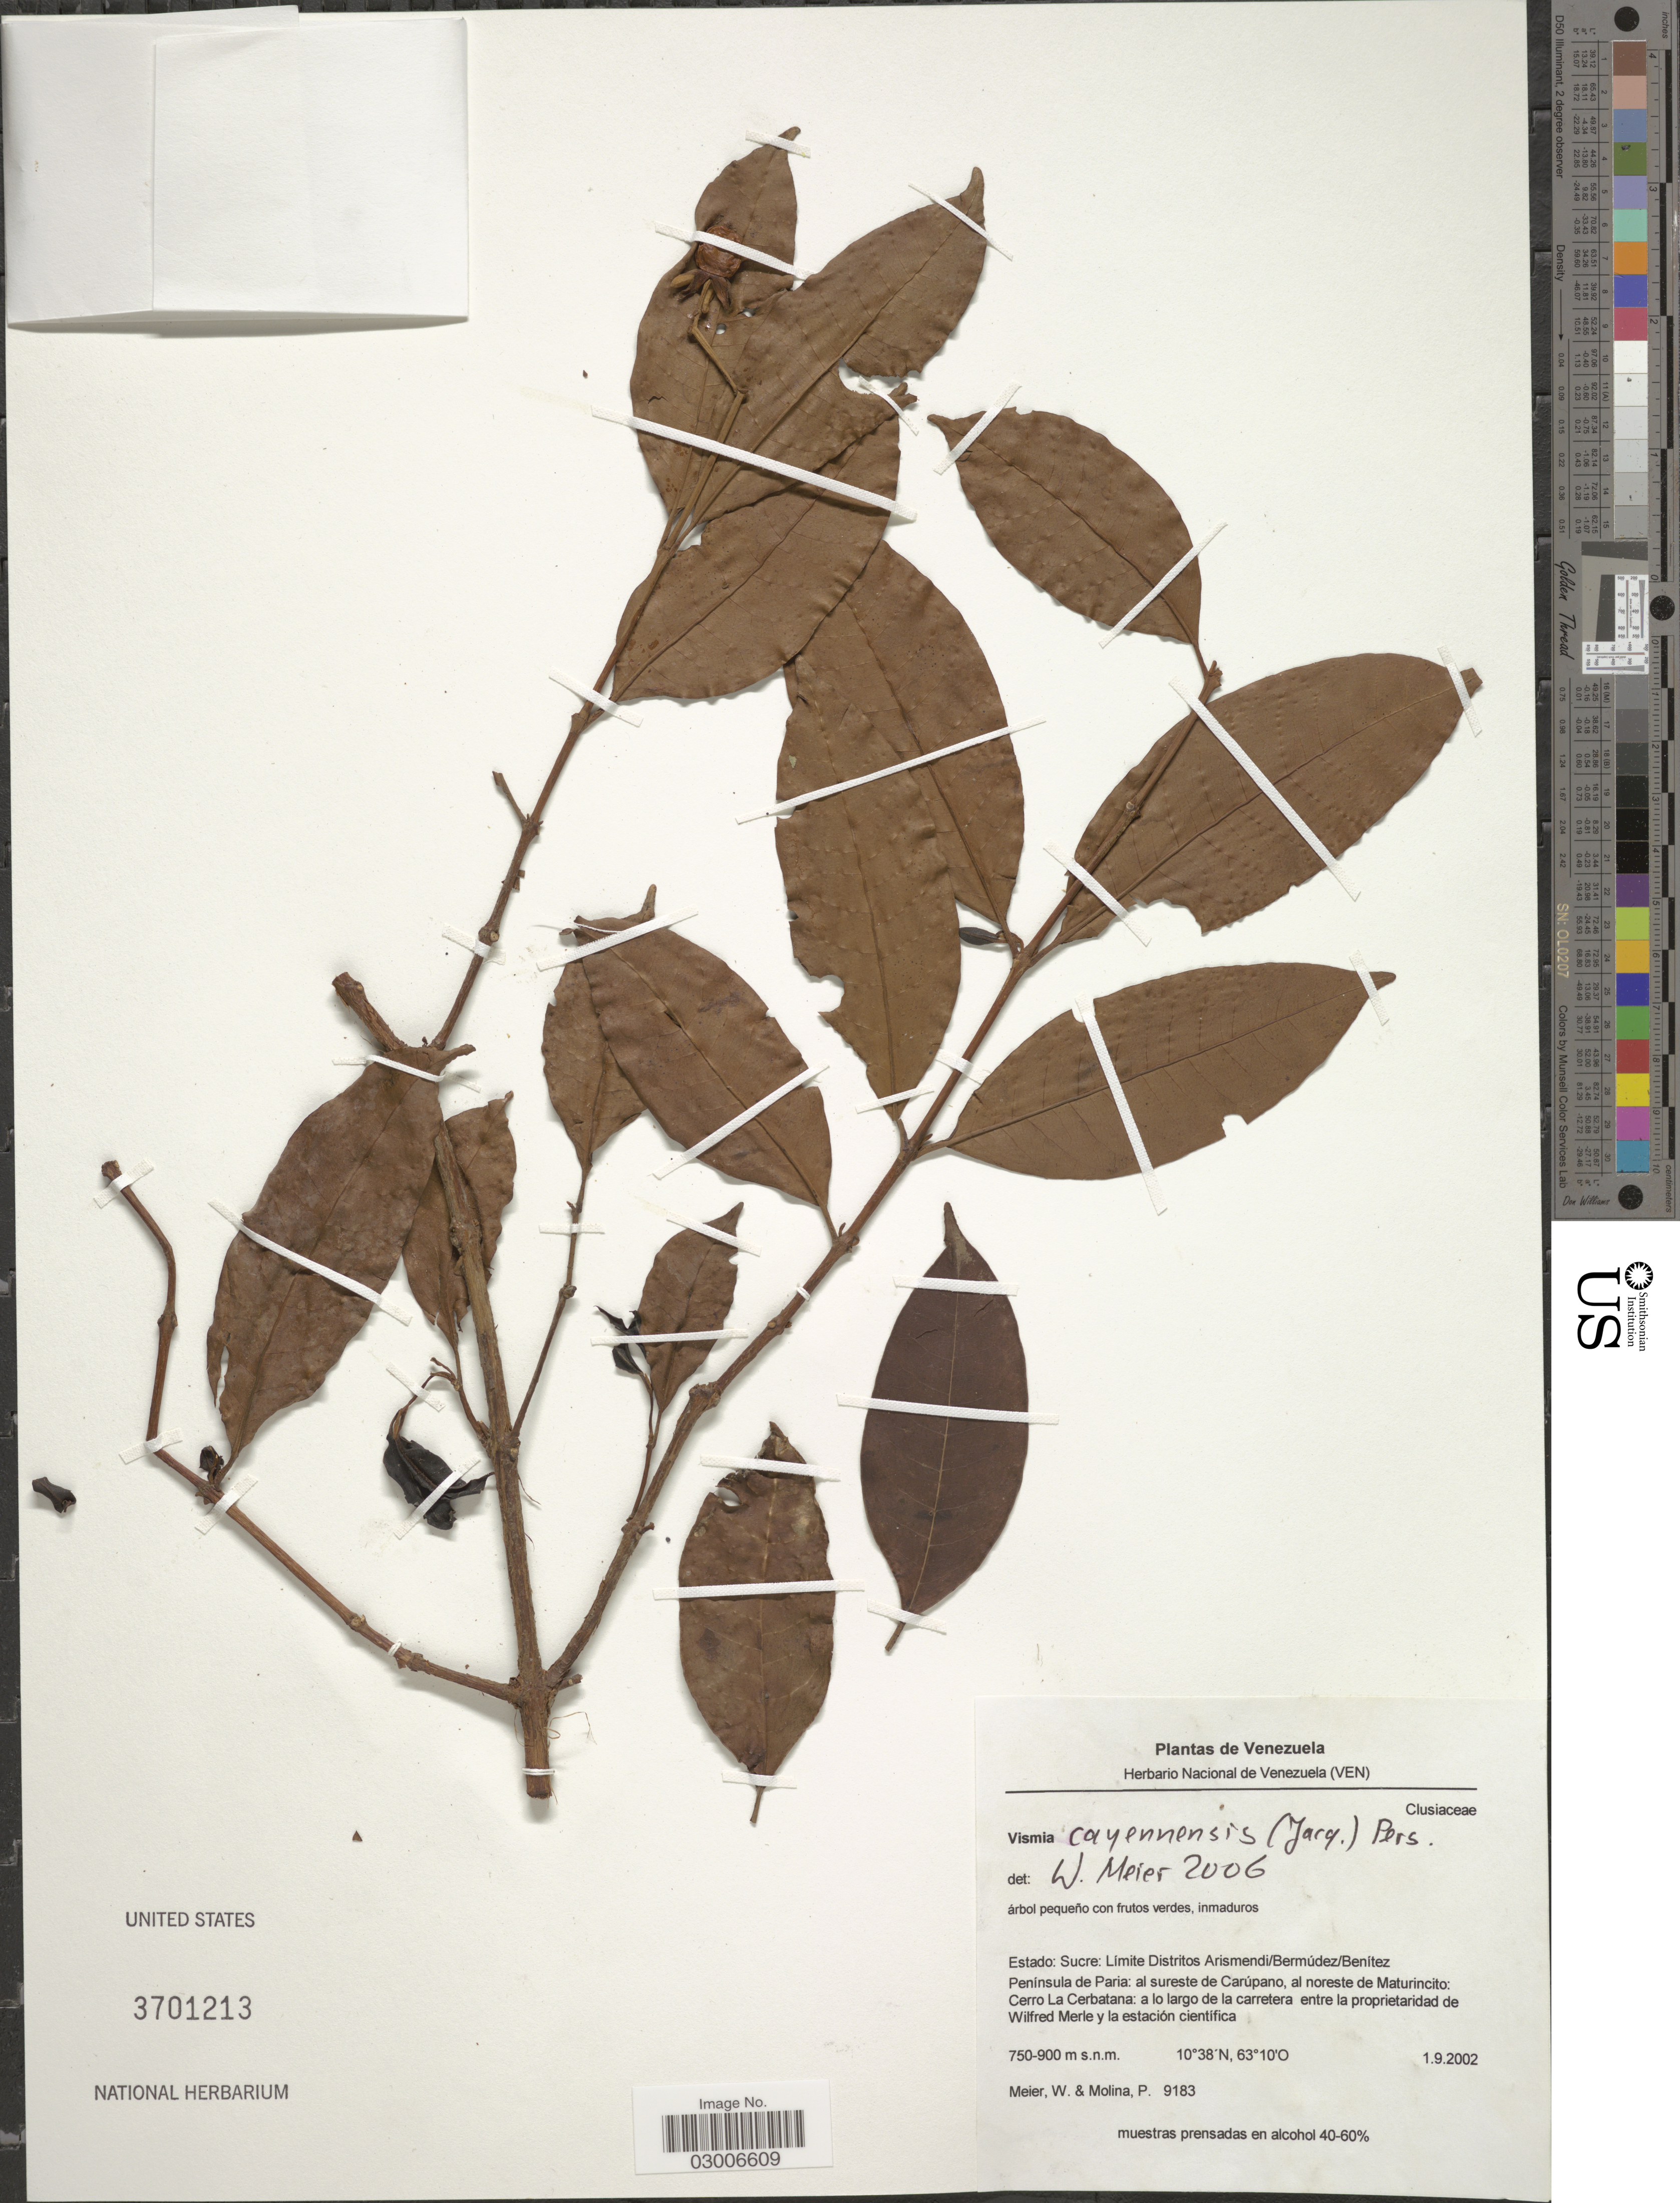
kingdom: Plantae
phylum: Tracheophyta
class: Magnoliopsida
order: Malpighiales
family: Hypericaceae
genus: Vismia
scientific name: Vismia cayennensis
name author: (Jacq.) Pers.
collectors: W. Meier & P. Molina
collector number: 9183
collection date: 2002-09-01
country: Venezuela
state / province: Sucre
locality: Limite Distritos Arismendi/Bermúdez/Benitez, Península de Paria: al sureste de Carúpano, al noreste de Maturincito: Cerro La Cerbatana: a lo largo de la carretera entre la proprietaridad de Wilfred Merle y la estación cientifica.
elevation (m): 750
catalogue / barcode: US 3701213